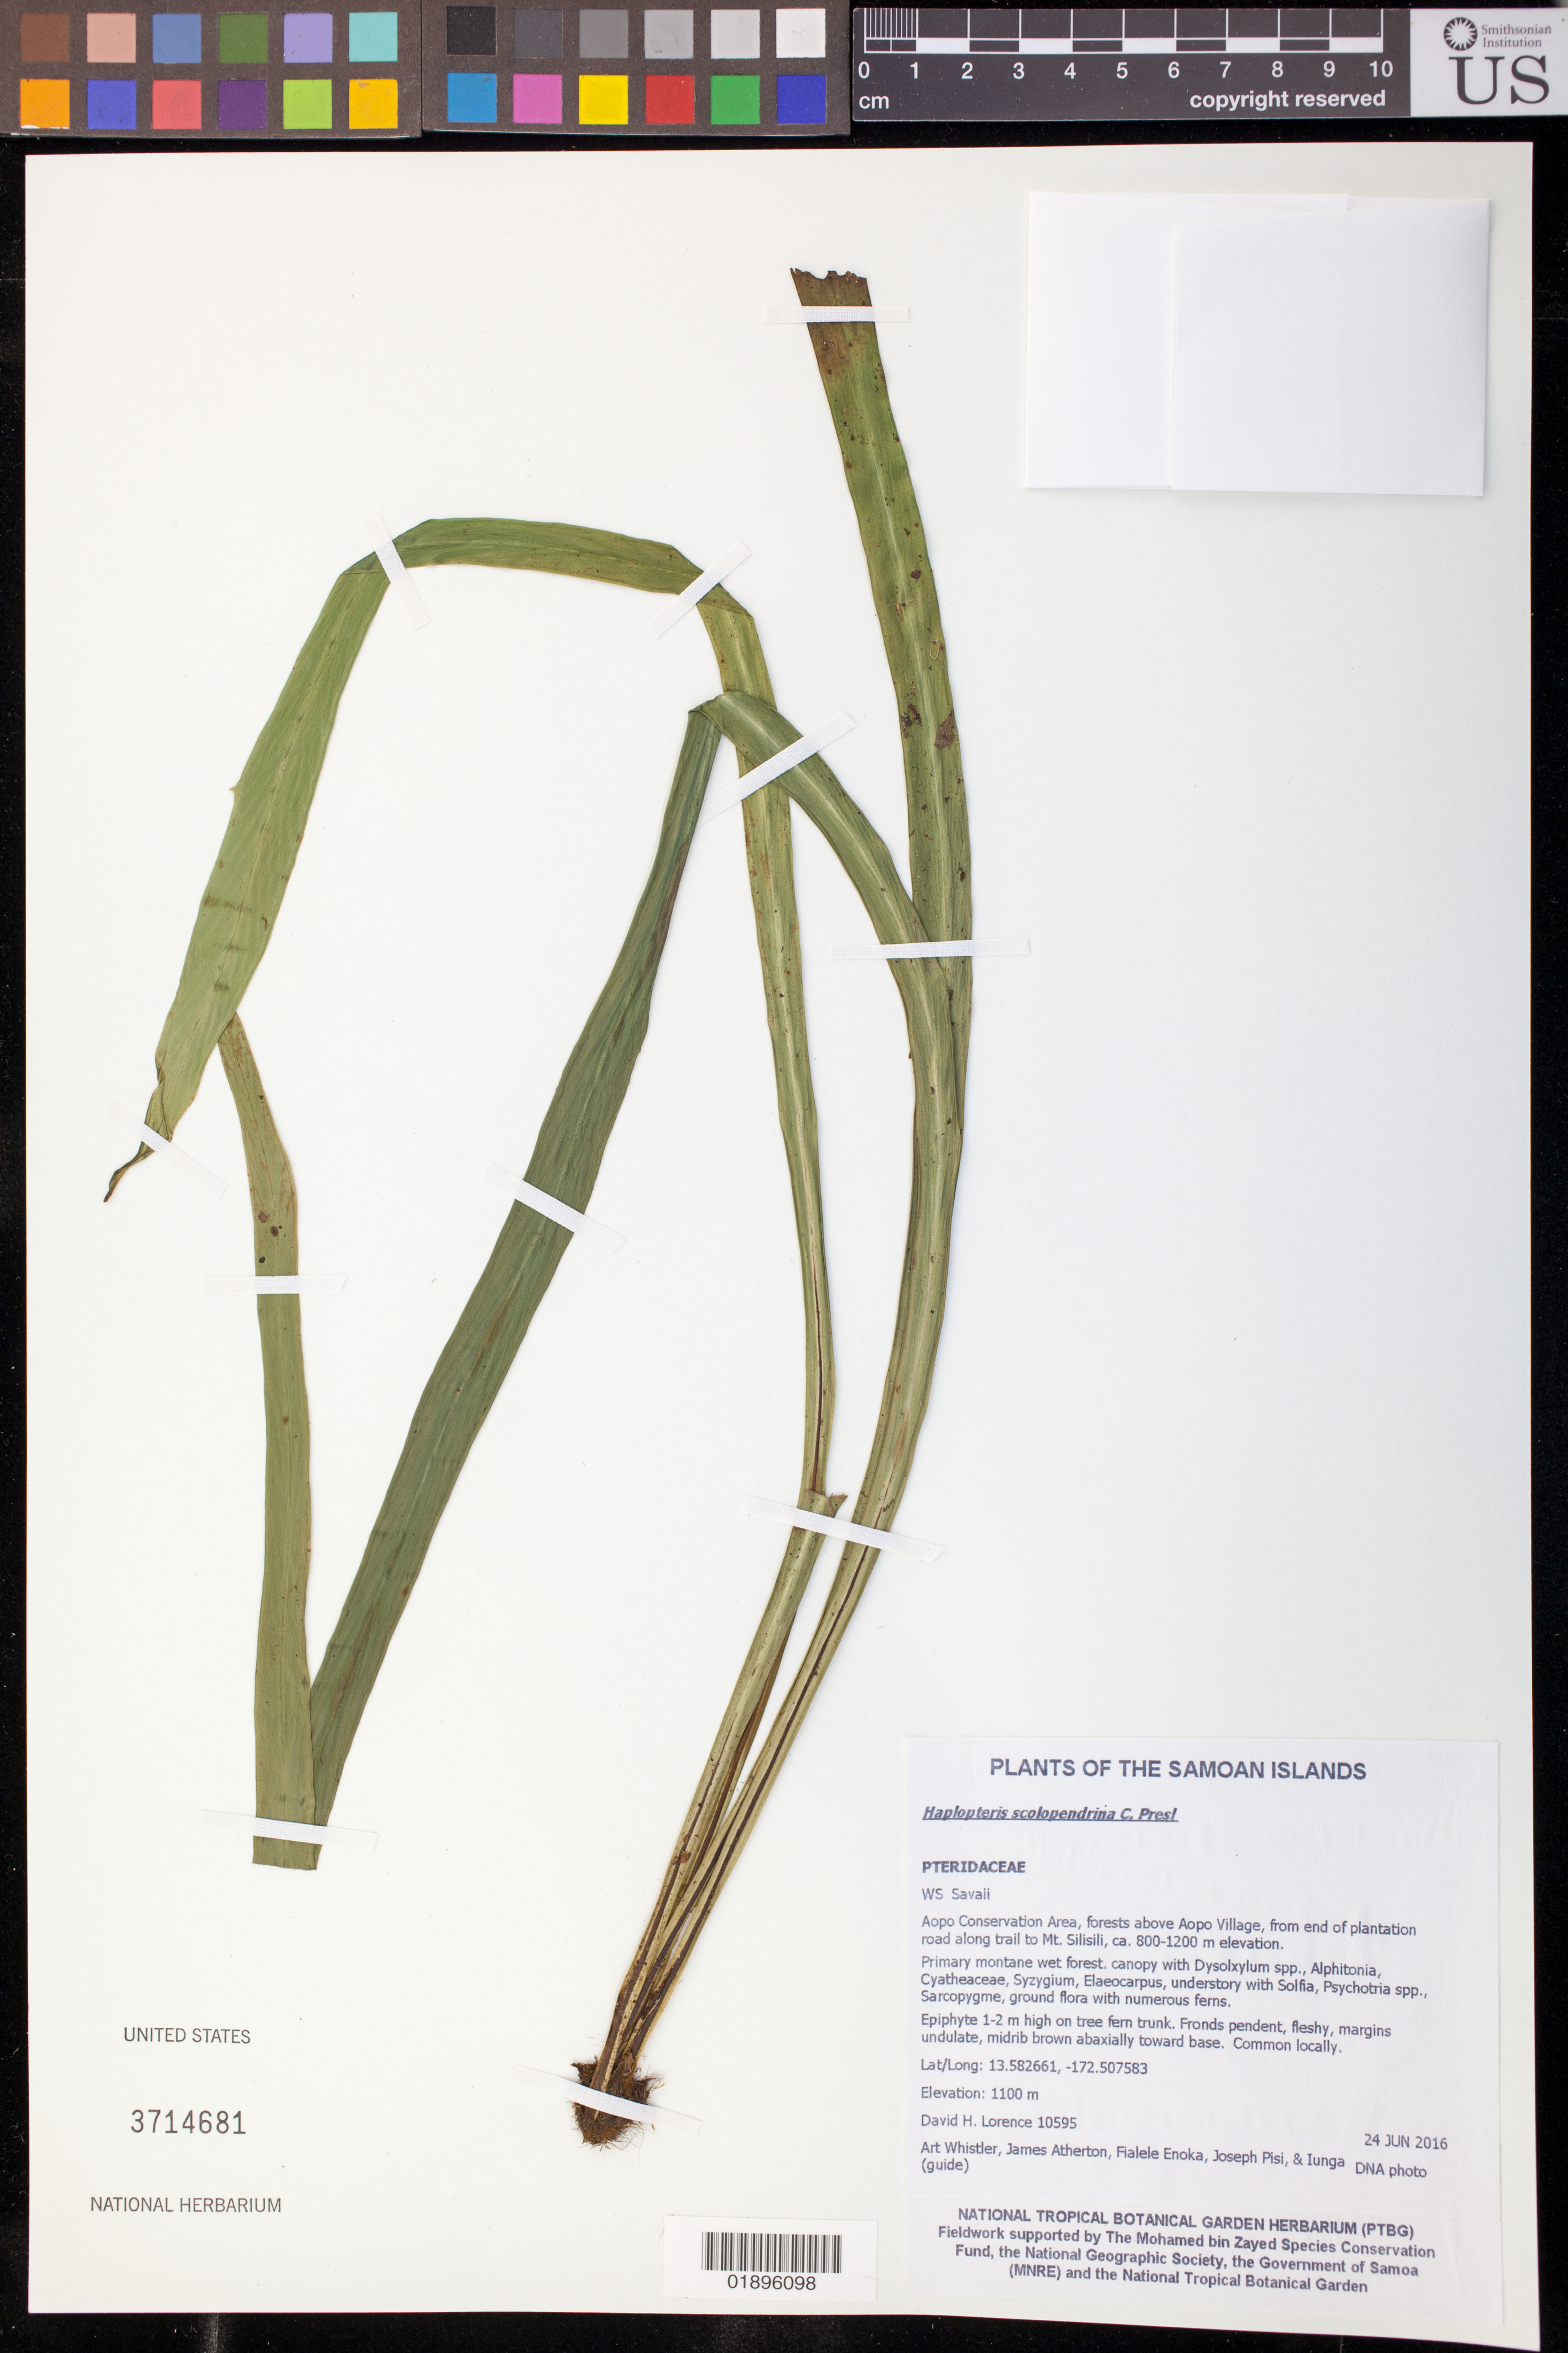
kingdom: Plantae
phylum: Tracheophyta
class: Polypodiopsida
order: Polypodiales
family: Pteridaceae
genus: Haplopteris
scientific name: Haplopteris scolopendrina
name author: (Bory) Presl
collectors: D. Lorence, A. Whistler, J. Atherton, F. Enoka & J. Pisi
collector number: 10595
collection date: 2016-06-24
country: Samoa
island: Savai'i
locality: Aopo Conservation Area, forests above Aopo Village, from end of plantation road along trail to Mt. Silisili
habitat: Primary montane wet forest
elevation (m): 1100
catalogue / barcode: US 3714681